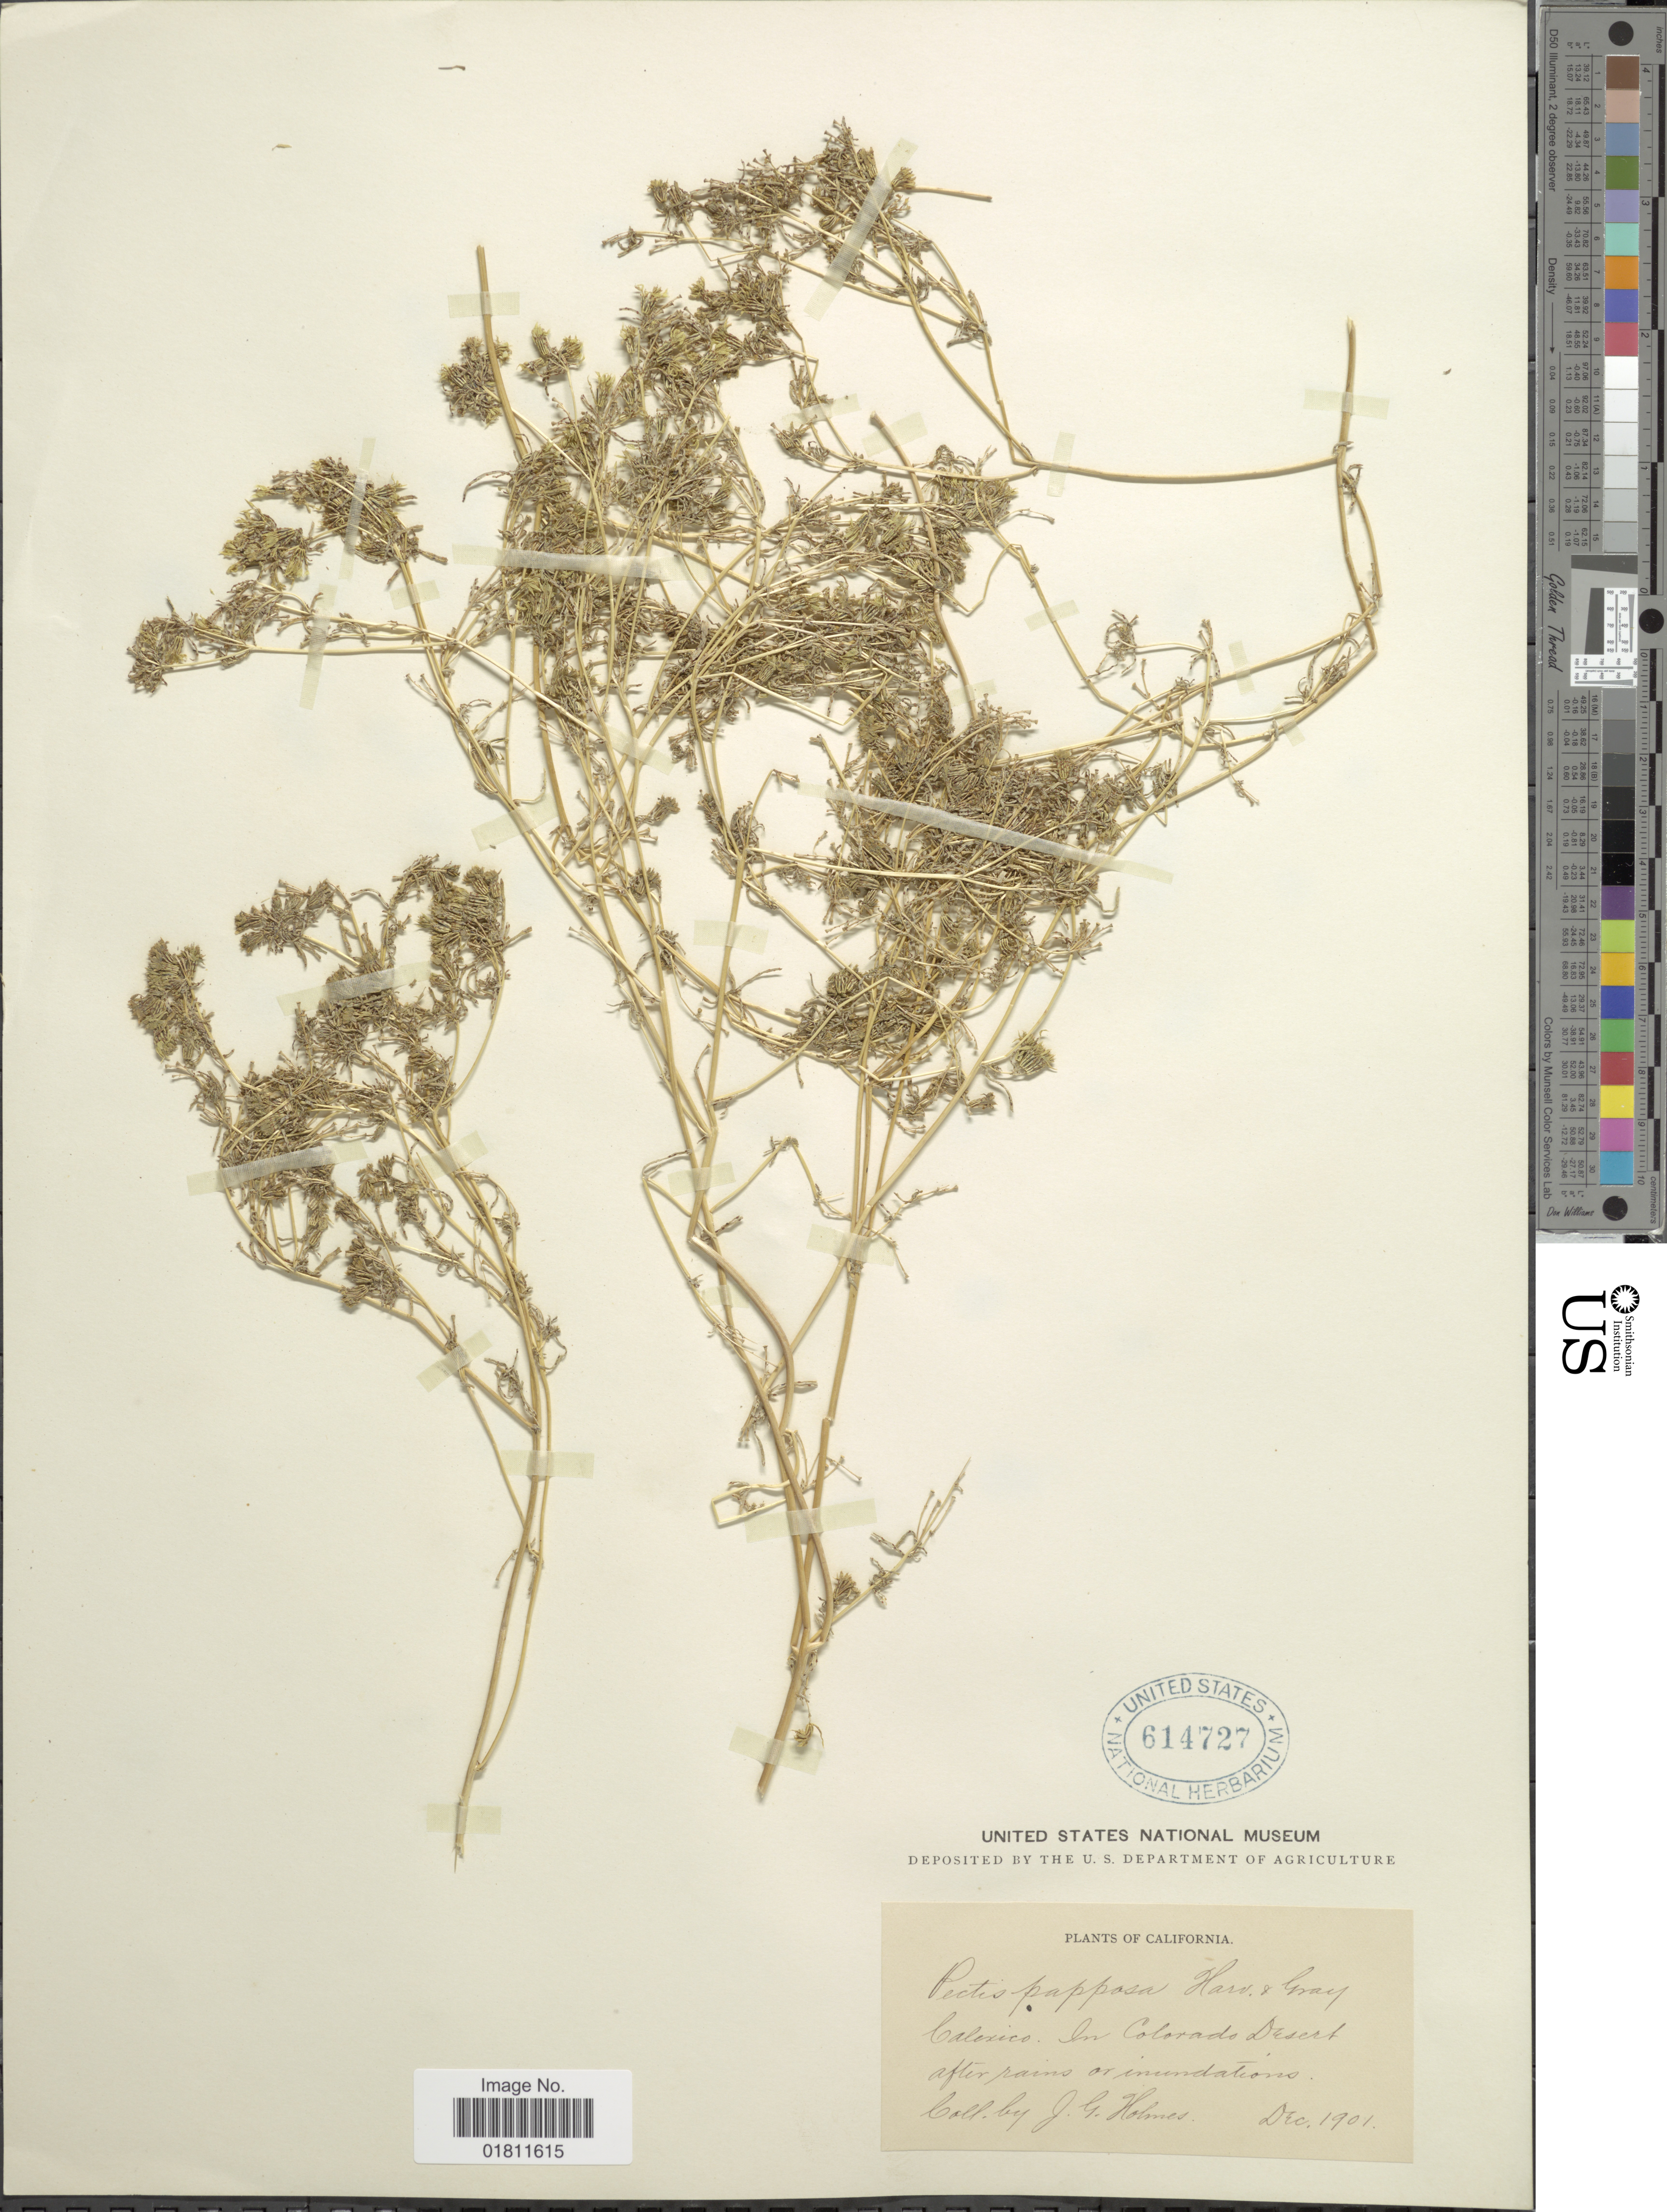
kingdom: Plantae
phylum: Tracheophyta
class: Magnoliopsida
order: Asterales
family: Asteraceae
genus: Pectis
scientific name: Pectis papposa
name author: Harv. & A. Gray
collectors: J. Holmes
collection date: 1901-12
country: United States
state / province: California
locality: California. Calexico, In Colorado Desert after rains or inundations.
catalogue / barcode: US 614727